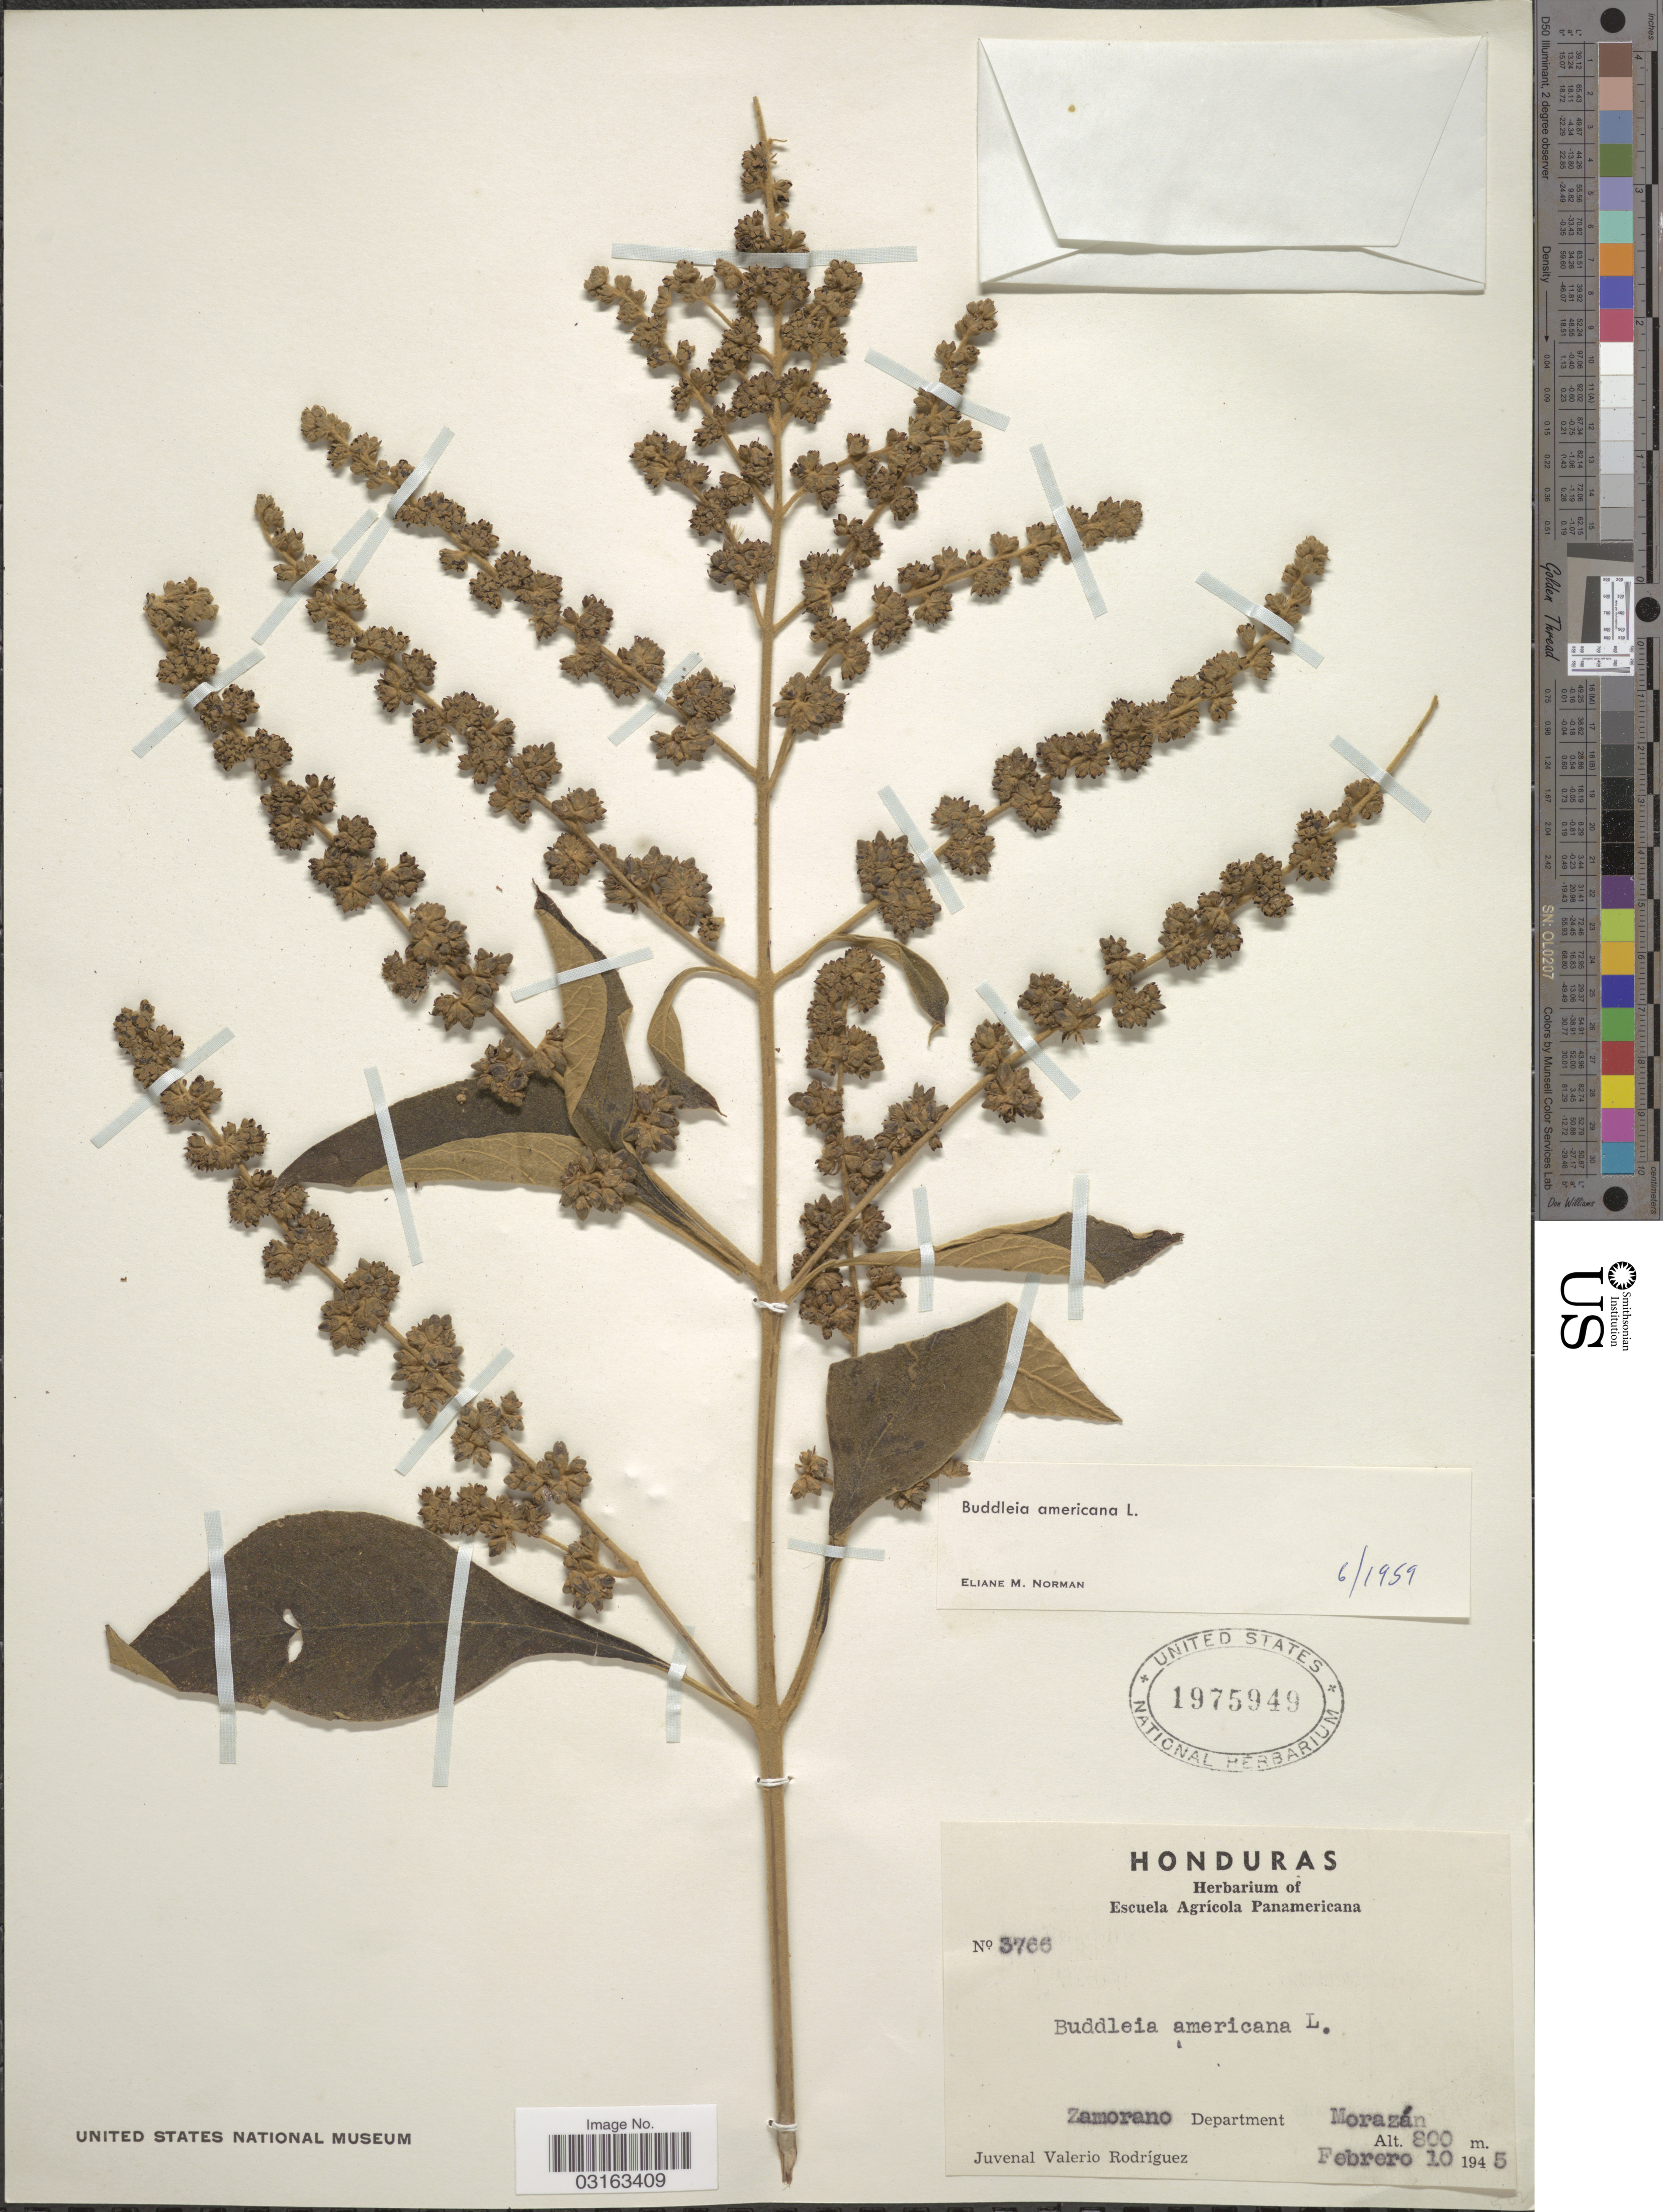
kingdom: Plantae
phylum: Tracheophyta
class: Magnoliopsida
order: Lamiales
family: Scrophulariaceae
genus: Buddleja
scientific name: Buddleja americana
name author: L.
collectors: J. Rodriguez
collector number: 3766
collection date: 1945-02-10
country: Honduras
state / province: Fco. Morazán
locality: Zamorano Department Morazán.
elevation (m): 800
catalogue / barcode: US 1975949